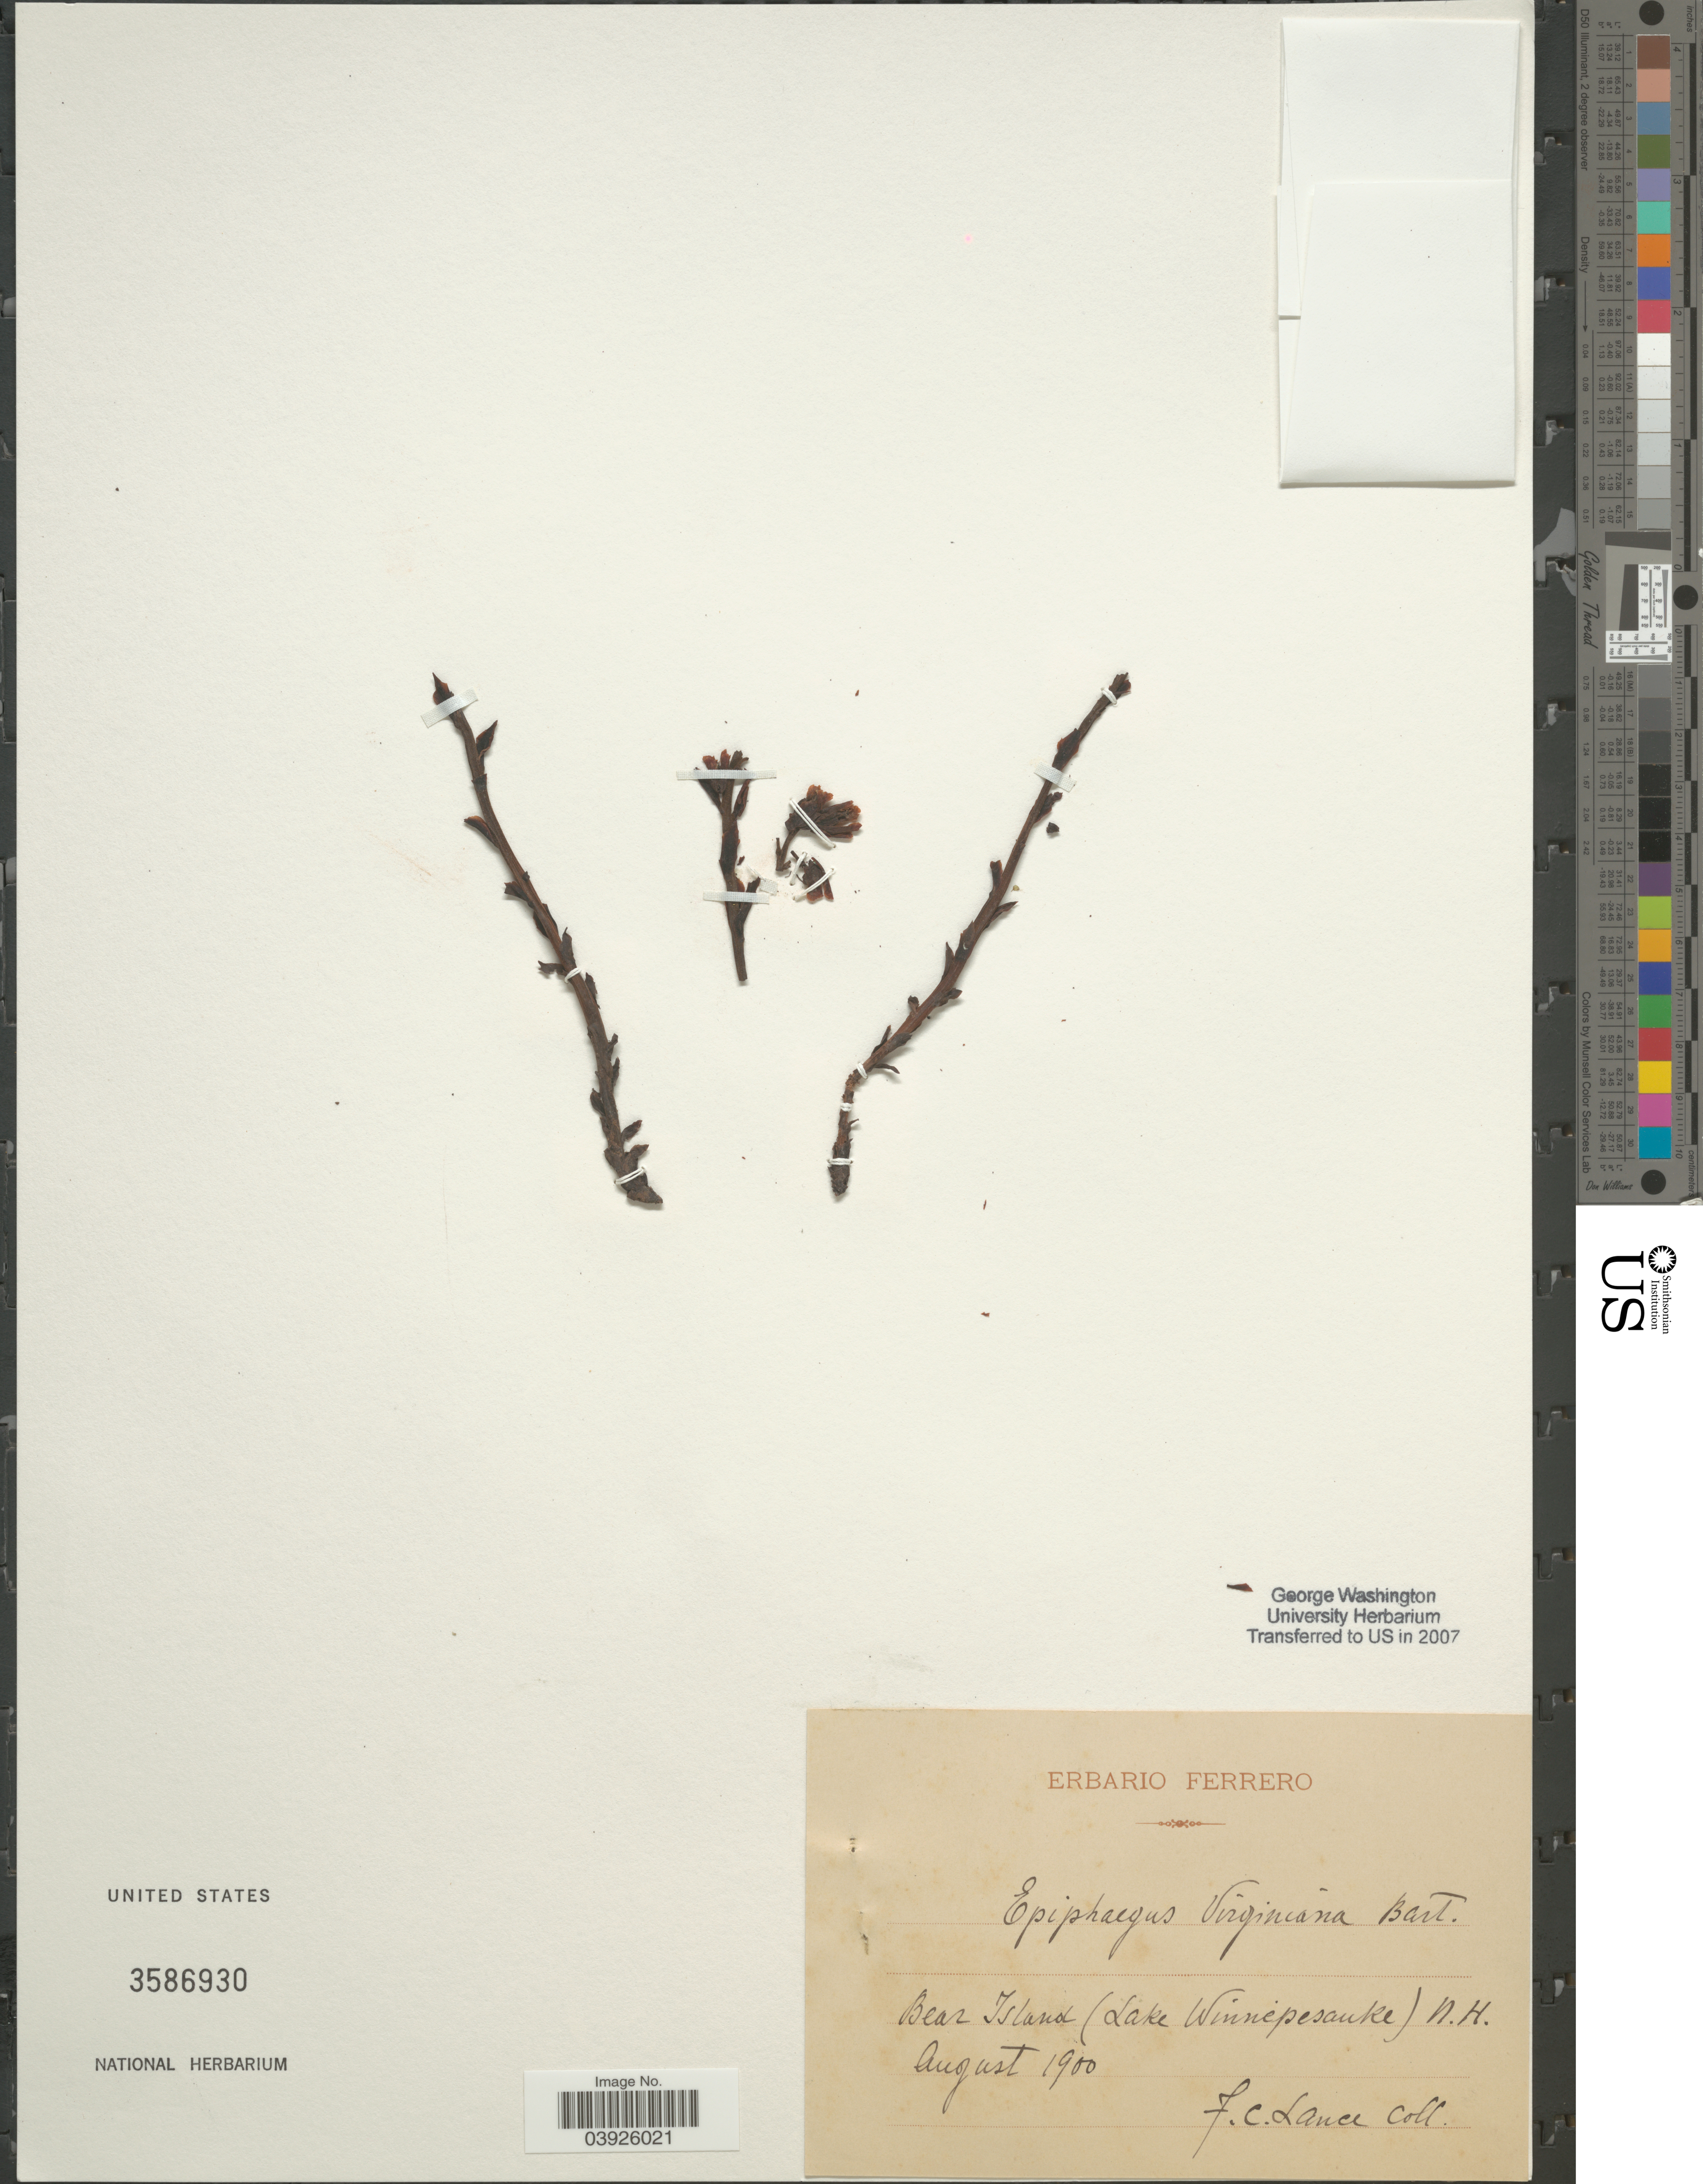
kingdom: Plantae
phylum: Tracheophyta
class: Magnoliopsida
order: Lamiales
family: Orobanchaceae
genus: Epifagus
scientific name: Epifagus virginiana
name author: (L.) W.P.C. Barton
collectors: F. Lance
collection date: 1900-08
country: United States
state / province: New Hampshire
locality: Bear Island (Lake Winnepersauke).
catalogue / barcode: US 3586930